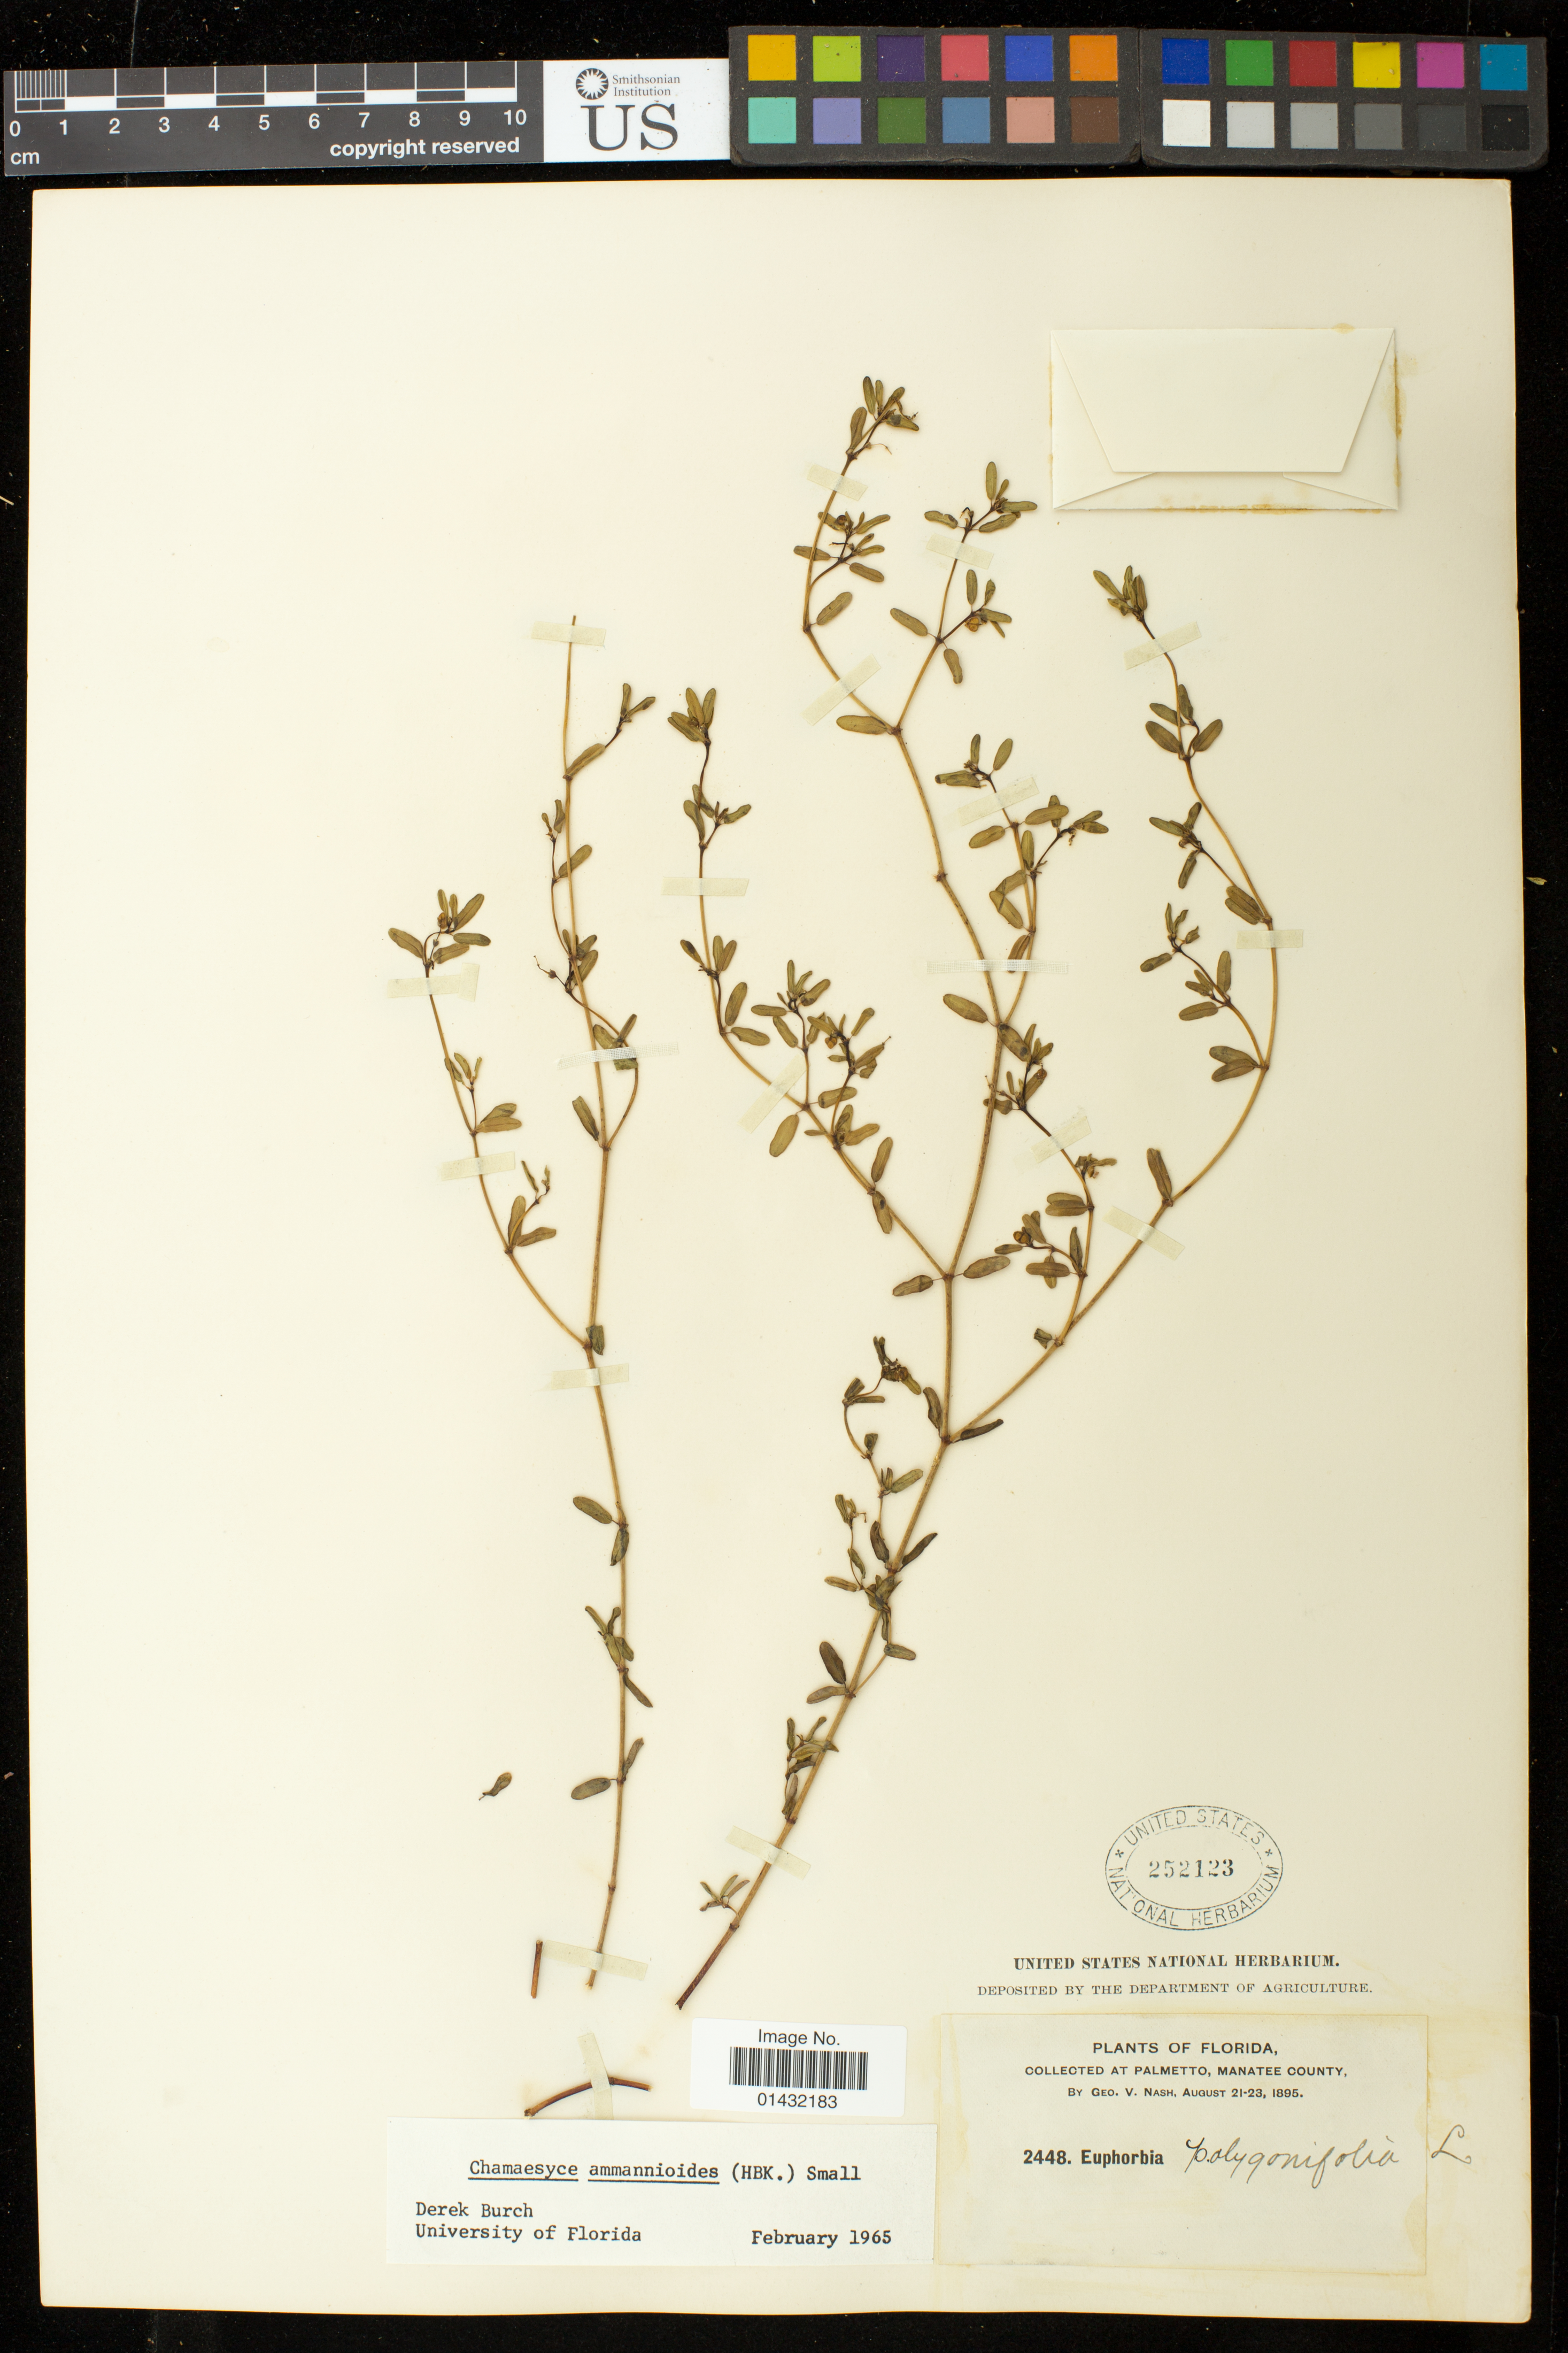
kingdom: Plantae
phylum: Tracheophyta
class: Magnoliopsida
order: Malpighiales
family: Euphorbiaceae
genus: Euphorbia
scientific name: Euphorbia bombensis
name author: Jacq.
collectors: G. V. Nash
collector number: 2448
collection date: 1895-08-21/1895-08-23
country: United States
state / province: Florida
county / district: Manatee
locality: Palmetto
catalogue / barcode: US 252123